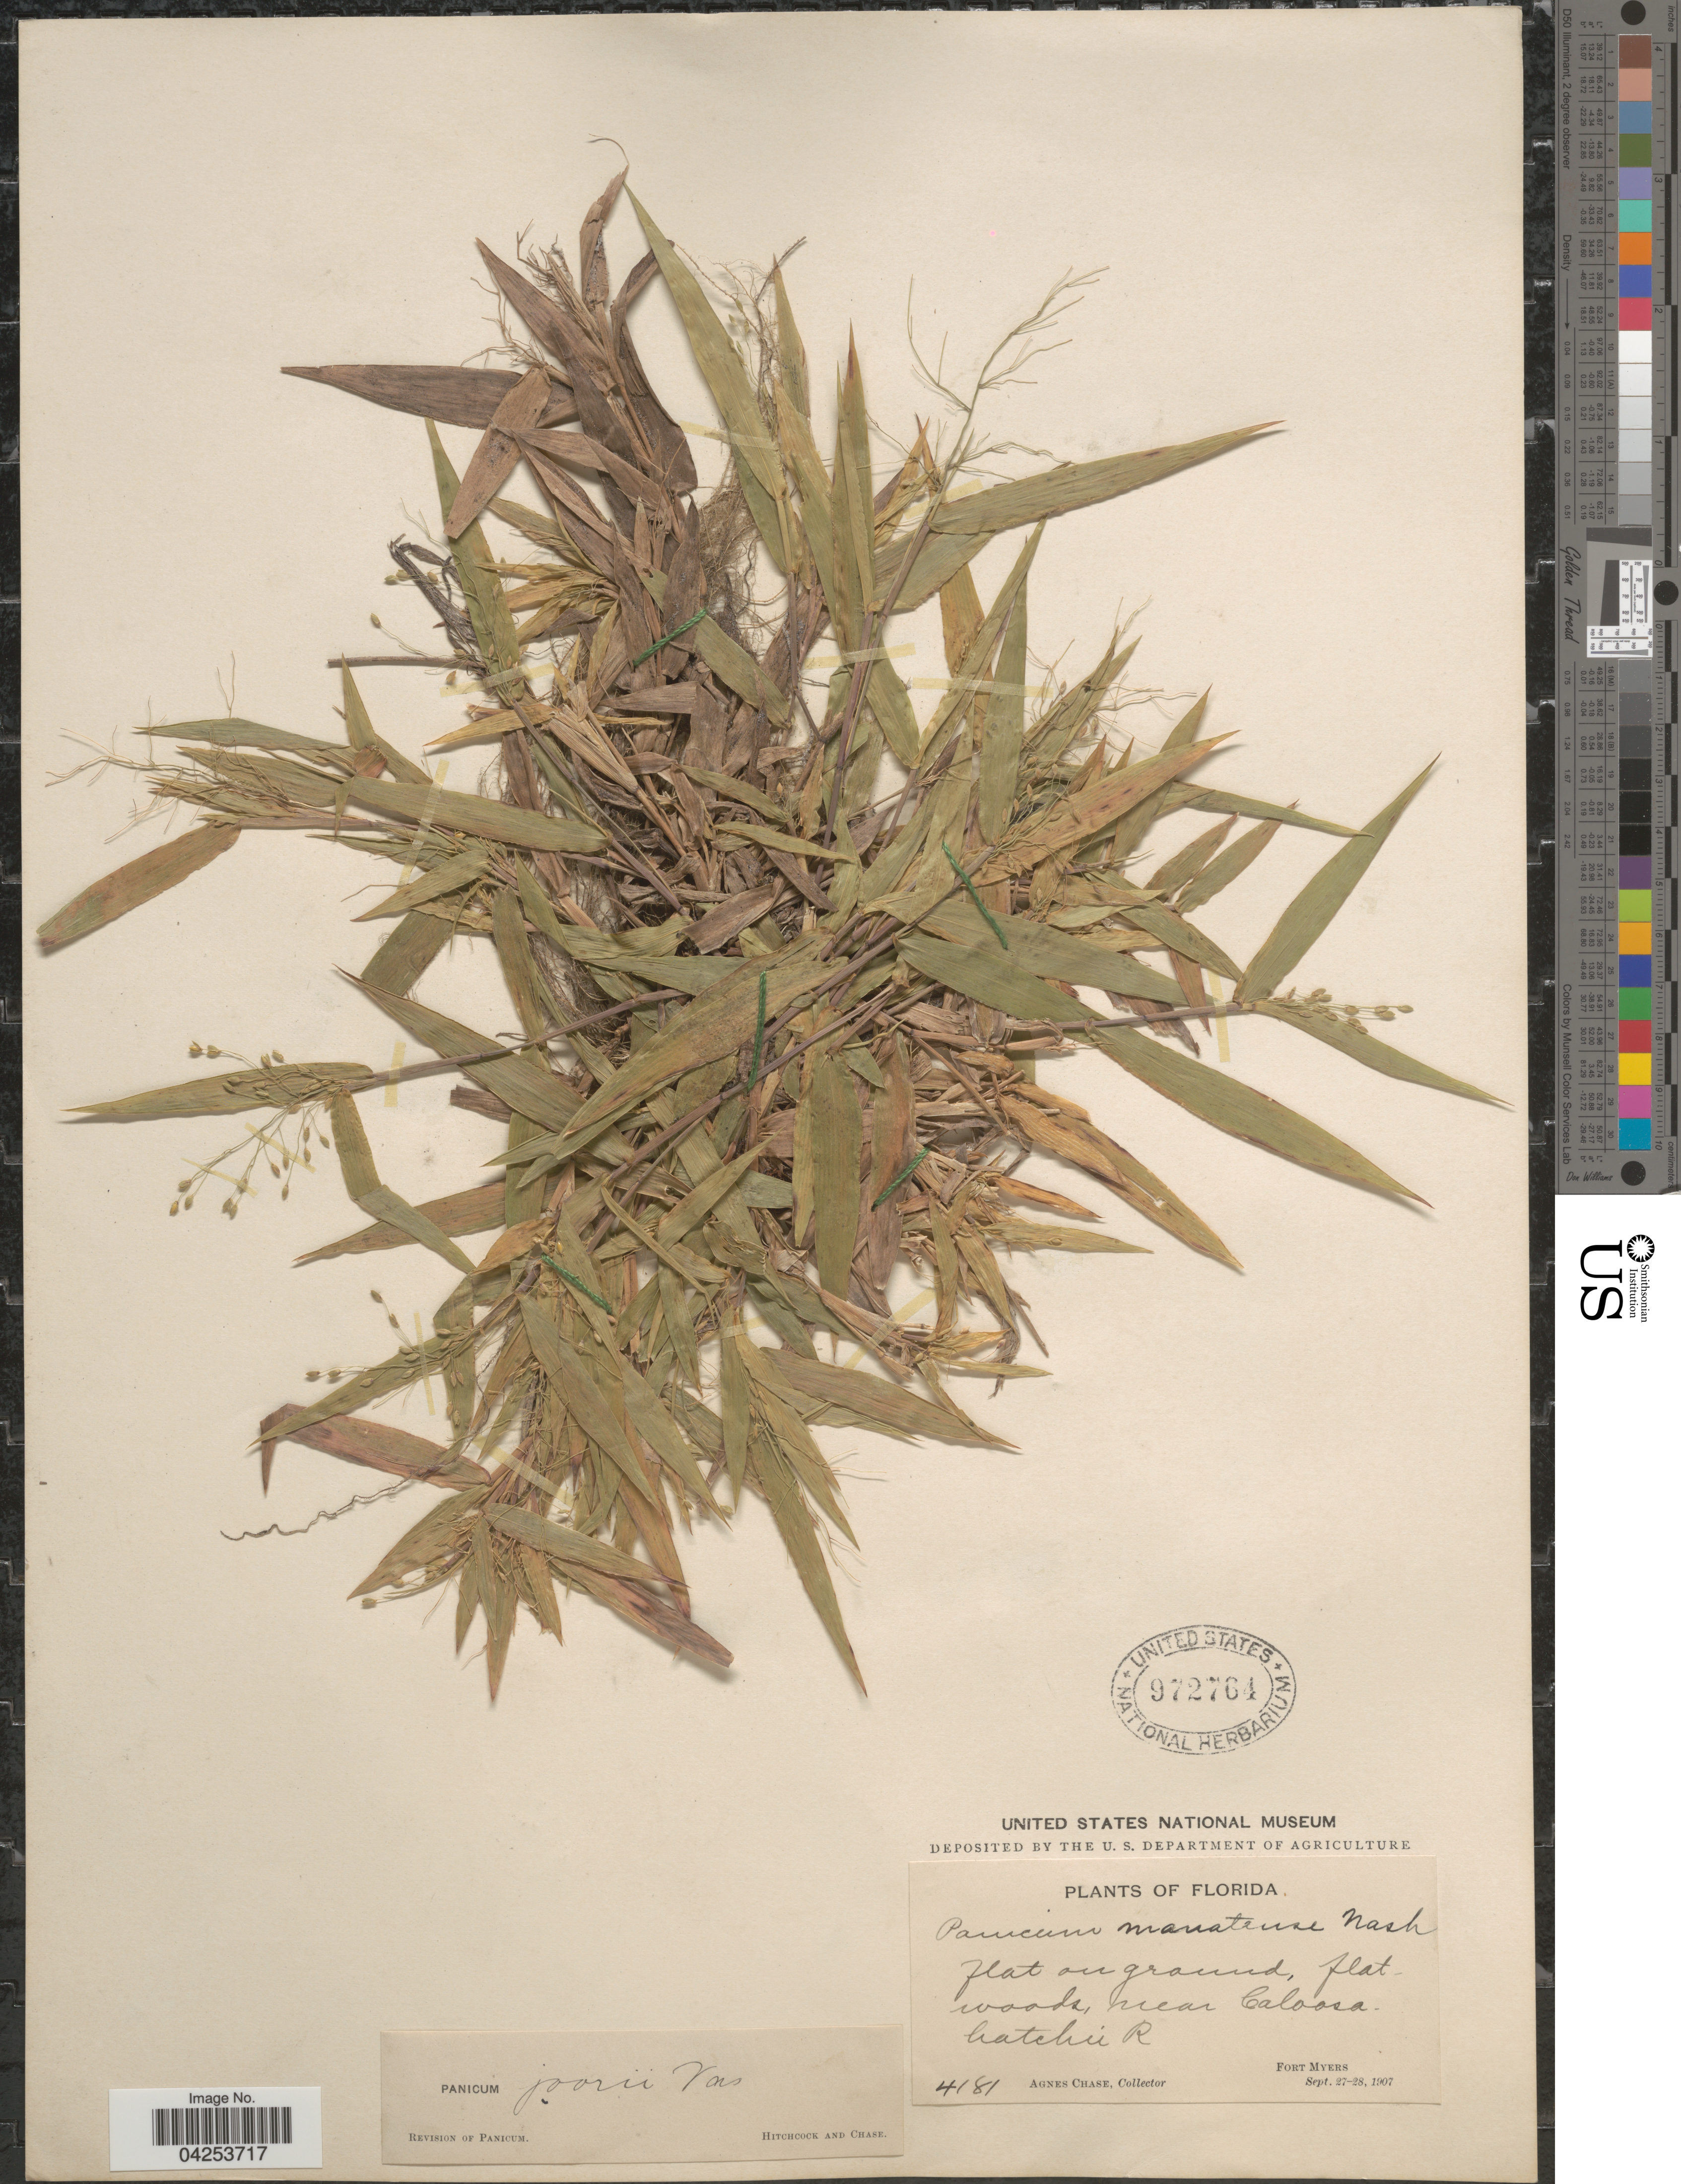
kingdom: Plantae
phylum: Tracheophyta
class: Liliopsida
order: Poales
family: Poaceae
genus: Dichanthelium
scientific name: Dichanthelium commutatum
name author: (Schult.) Gould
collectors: A. Chase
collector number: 4181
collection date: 1907-09-27/1907-09-28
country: United States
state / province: Florida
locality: Flat on ground, flat woods, near Caloosahatchie R. Fort Myers.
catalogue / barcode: US 972764